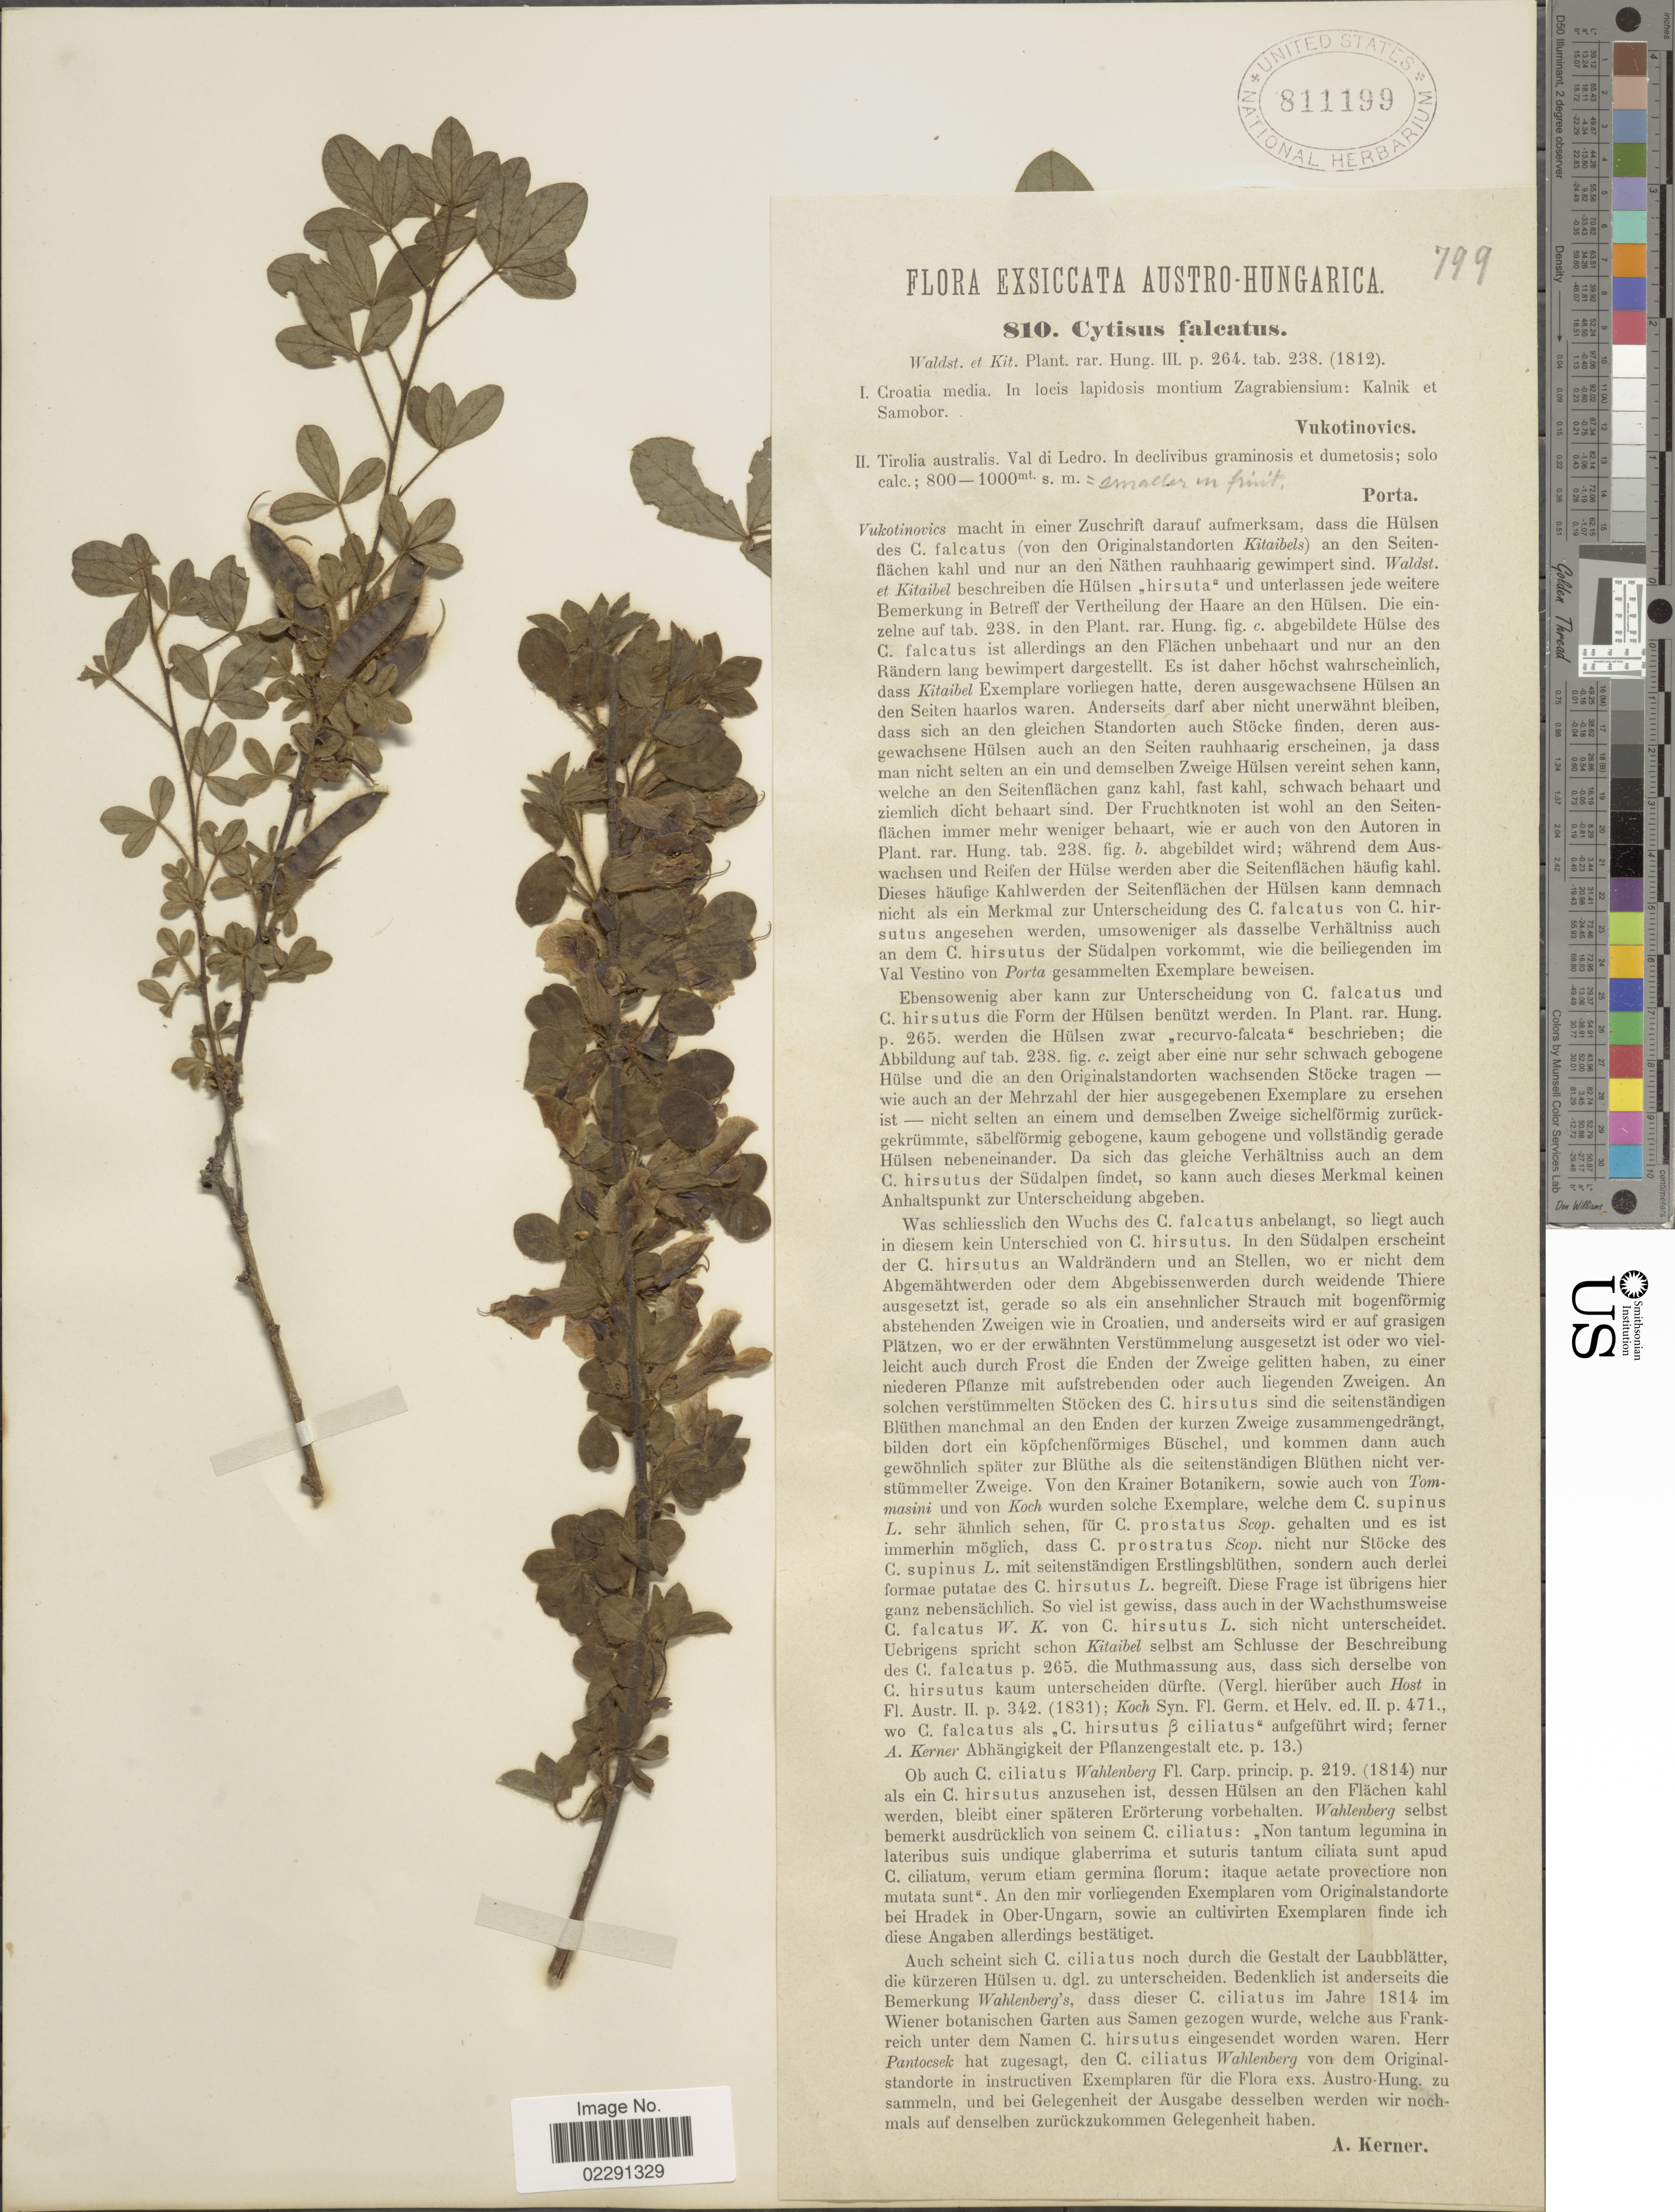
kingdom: Plantae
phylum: Tracheophyta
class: Magnoliopsida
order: Fabales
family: Fabaceae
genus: Cytisus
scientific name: Cytisus falcatus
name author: Waldst. & Kit.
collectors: A. Kerner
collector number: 810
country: Croatia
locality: Croatia media, in locis lapidosis montium Zagrabiensium: Kalnik et Samobor. [unsure placement]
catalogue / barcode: US 811199